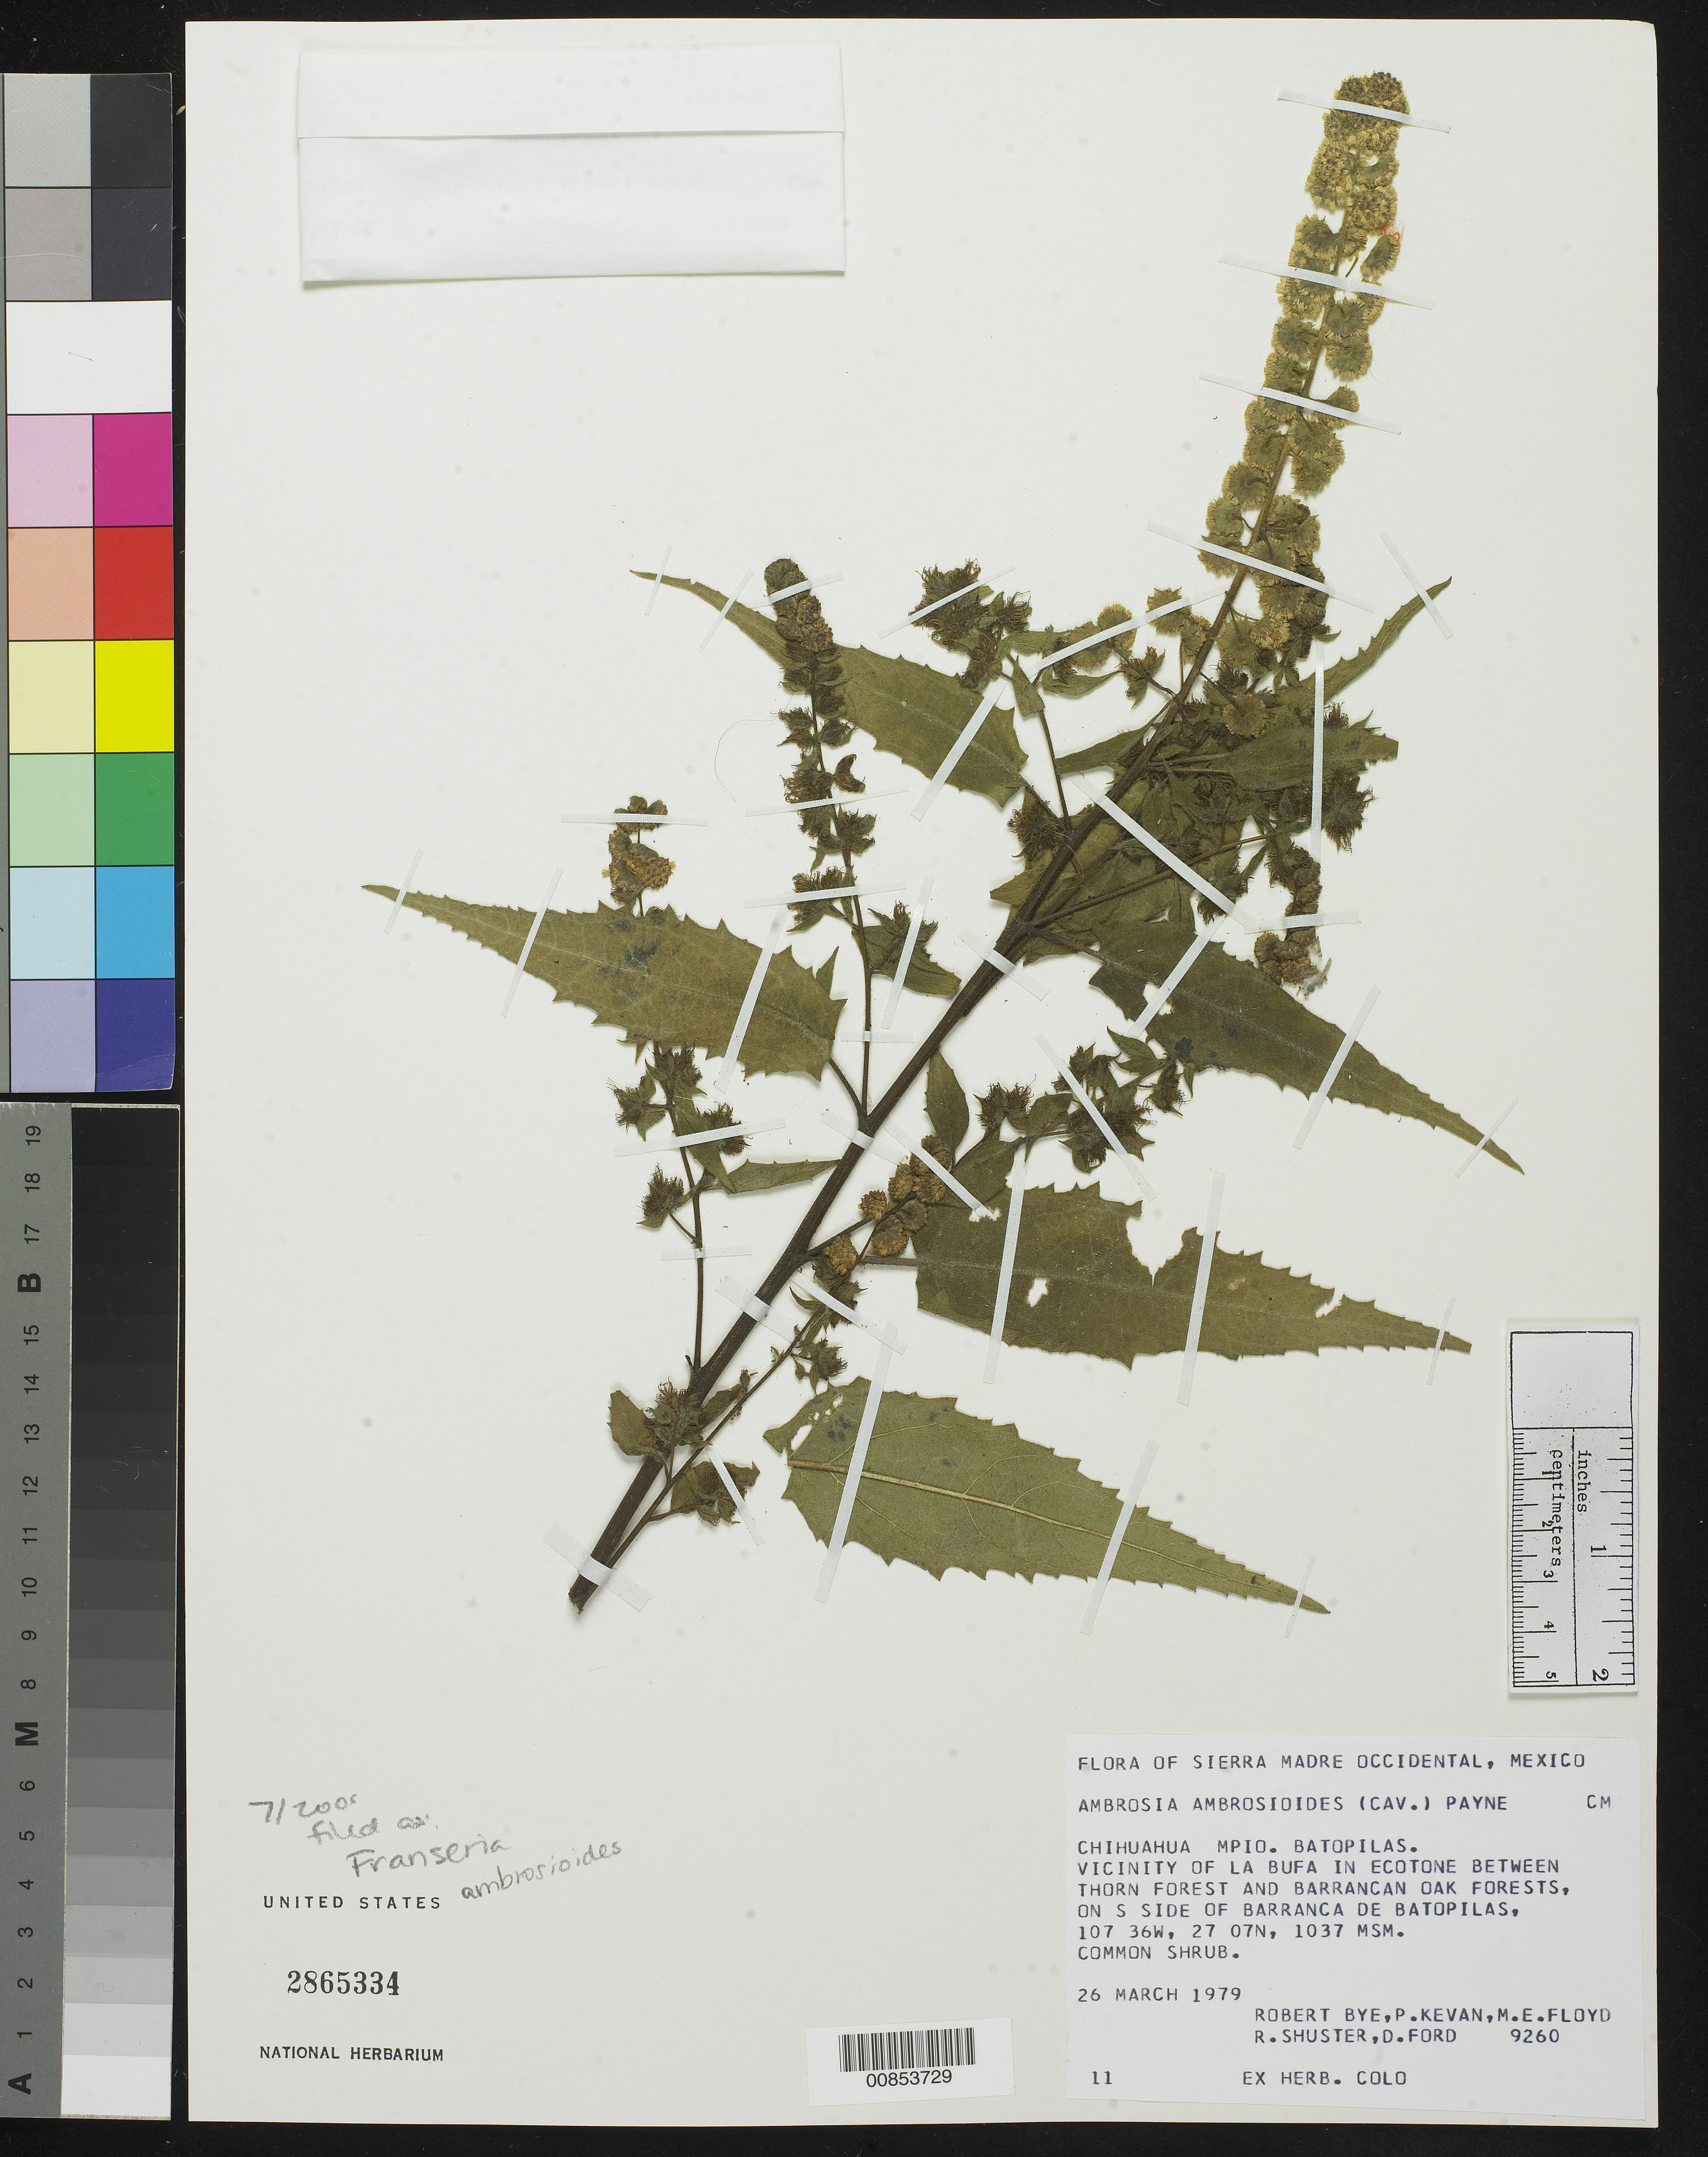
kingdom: Plantae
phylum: Tracheophyta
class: Magnoliopsida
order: Asterales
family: Asteraceae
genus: Franseria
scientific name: Franseria ambrosioides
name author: Cav.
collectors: R. A. Bye, Kevan, P., Floyd, M. E., Shuster, R. & D. Ford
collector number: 9260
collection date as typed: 26 Mar 1979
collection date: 1979-03-26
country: Mexico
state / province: Chihuahua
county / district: Batopilas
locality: Vicinity of La Bufa, on S side of Barranca de Batopilas.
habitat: In ecotone between Thorn forest and Barrancan oak forest.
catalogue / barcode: US 2865334